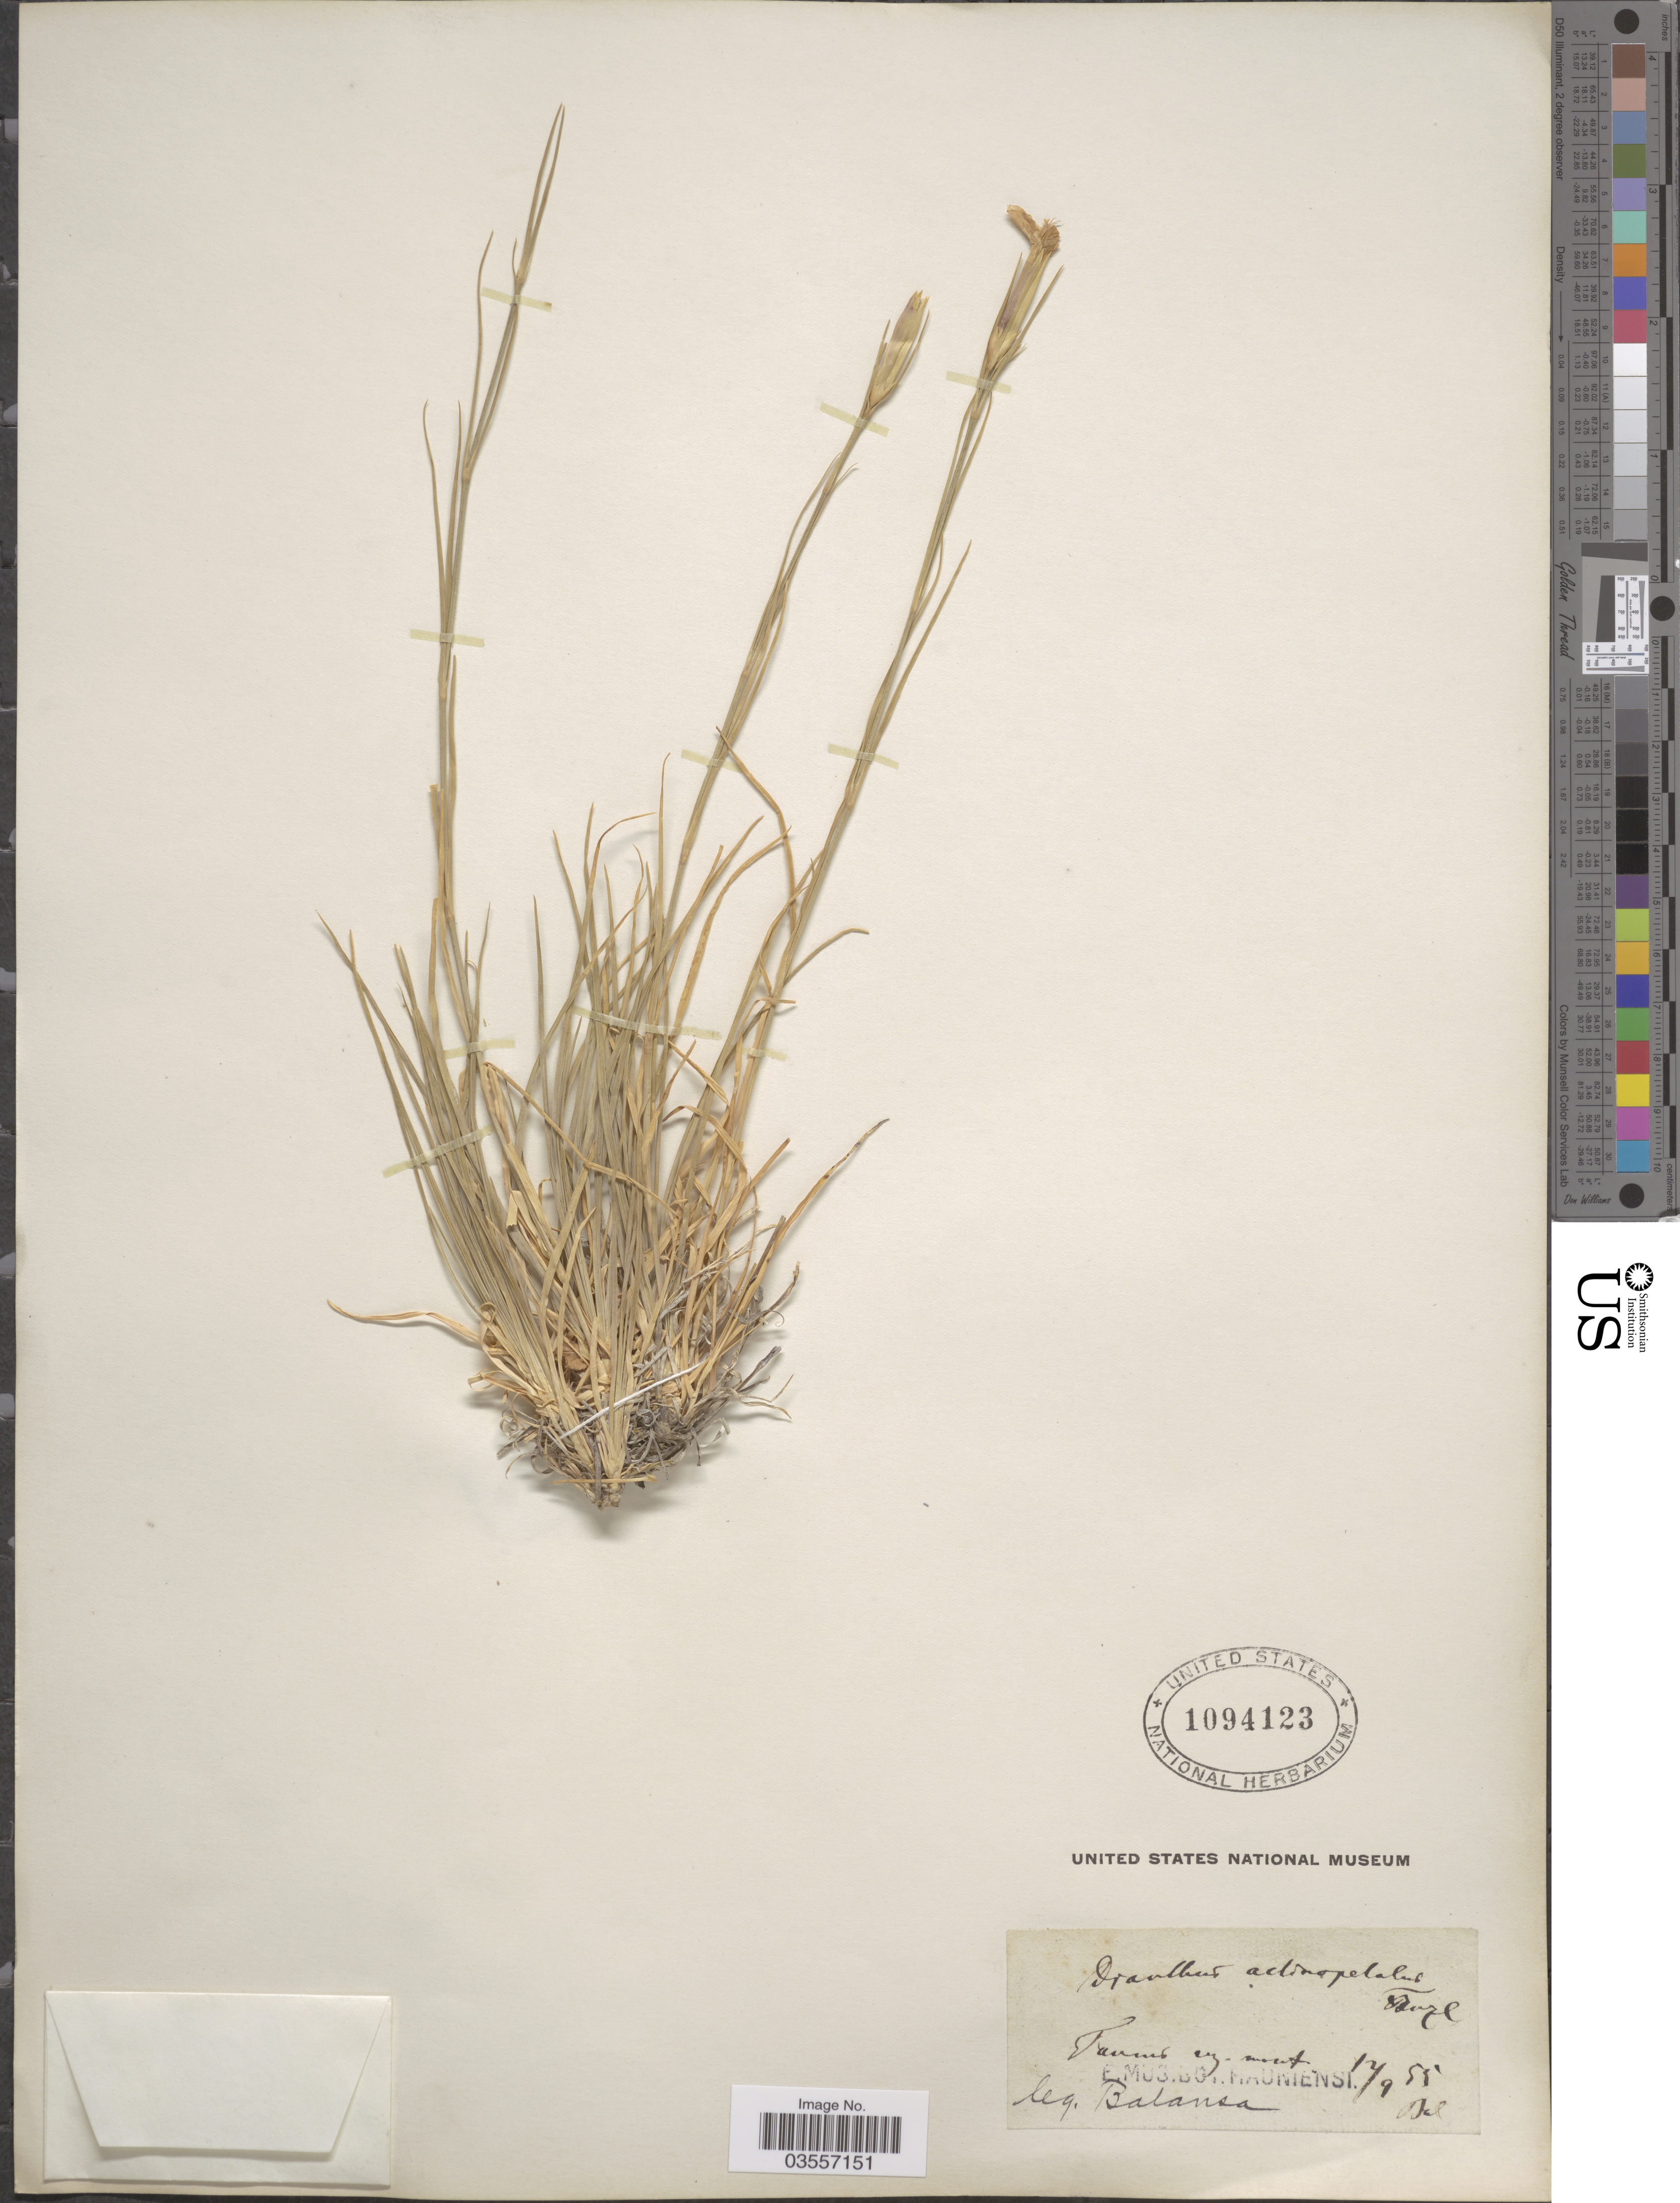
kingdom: Plantae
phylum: Tracheophyta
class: Magnoliopsida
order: Caryophyllales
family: Caryophyllaceae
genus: Dianthus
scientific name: Dianthus actinopetalus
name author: Fenzl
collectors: -. Balansa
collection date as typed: Transcribed d/m/y: 12/9/55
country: Turkey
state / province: Karaman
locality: Taurus rg - mont. [interpreted]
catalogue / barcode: US 1094123